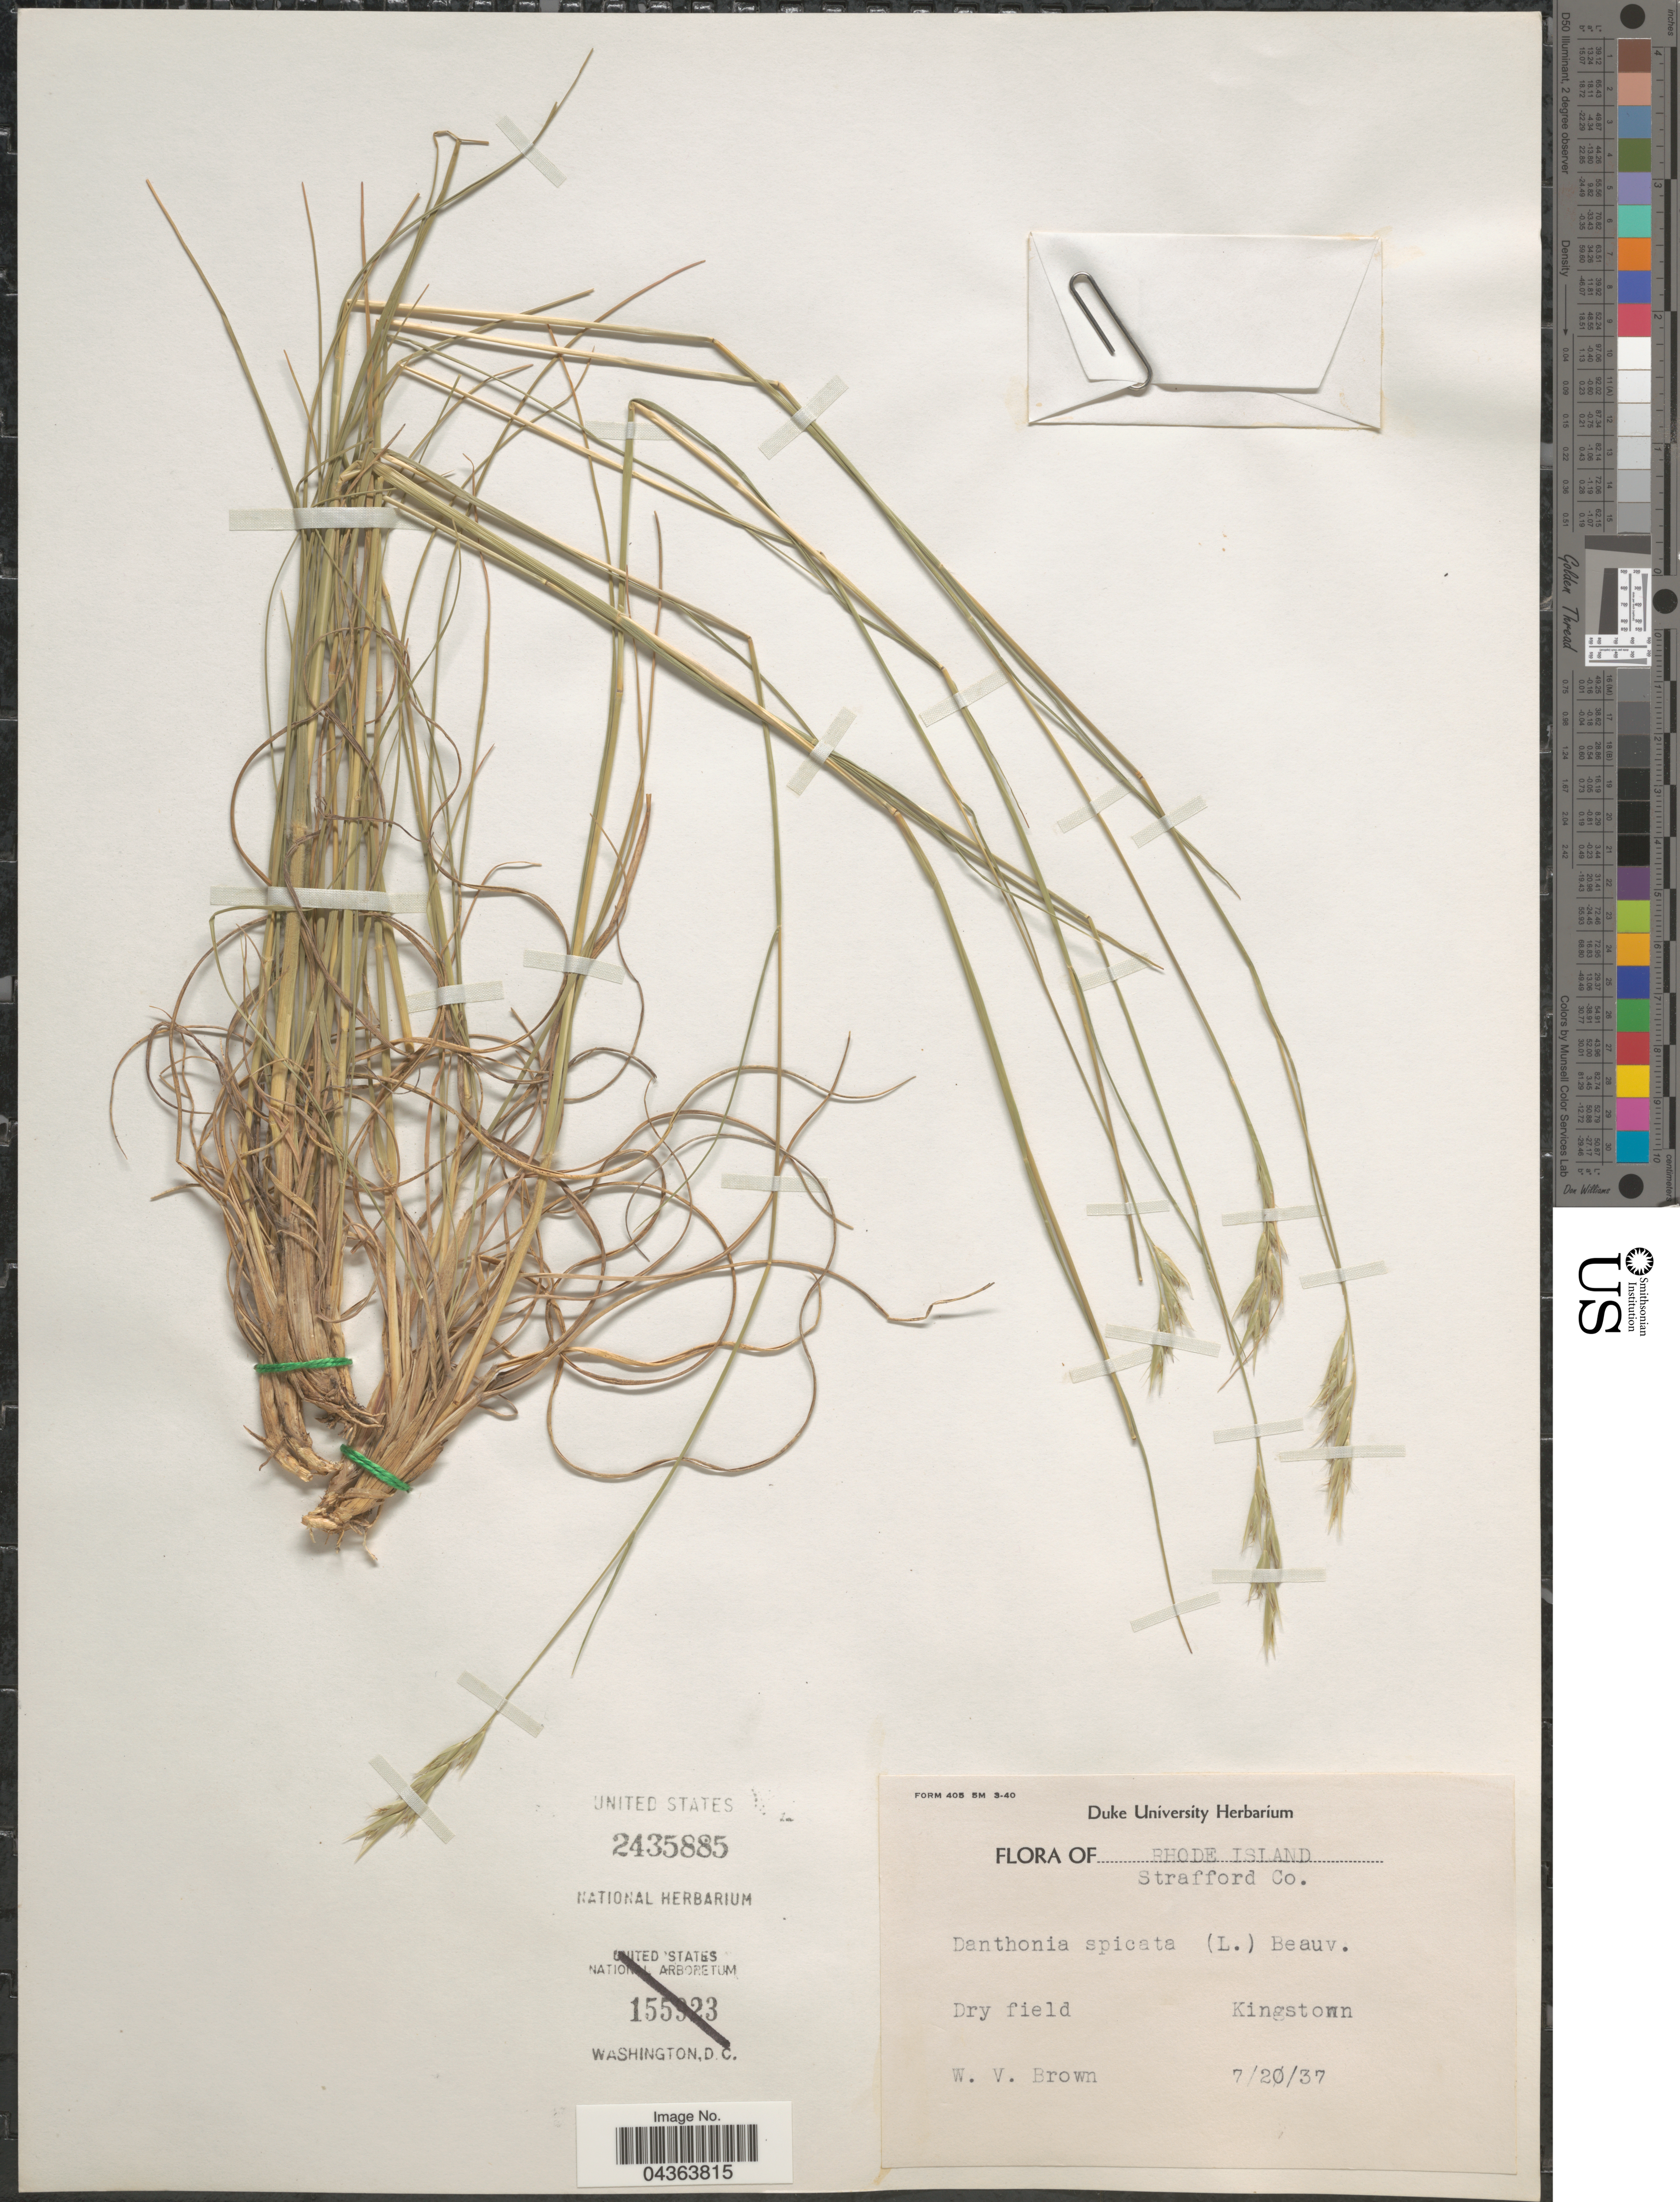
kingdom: Plantae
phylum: Tracheophyta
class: Liliopsida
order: Poales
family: Poaceae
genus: Danthonia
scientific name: Danthonia spicata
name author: (L.) P. Beauv. ex Roem. & Schult.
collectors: W. Brown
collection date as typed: Transcribed d/m/y: 2/7/37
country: United States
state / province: Rhode Island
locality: Strafford Co. Kingstown.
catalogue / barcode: US 2435885